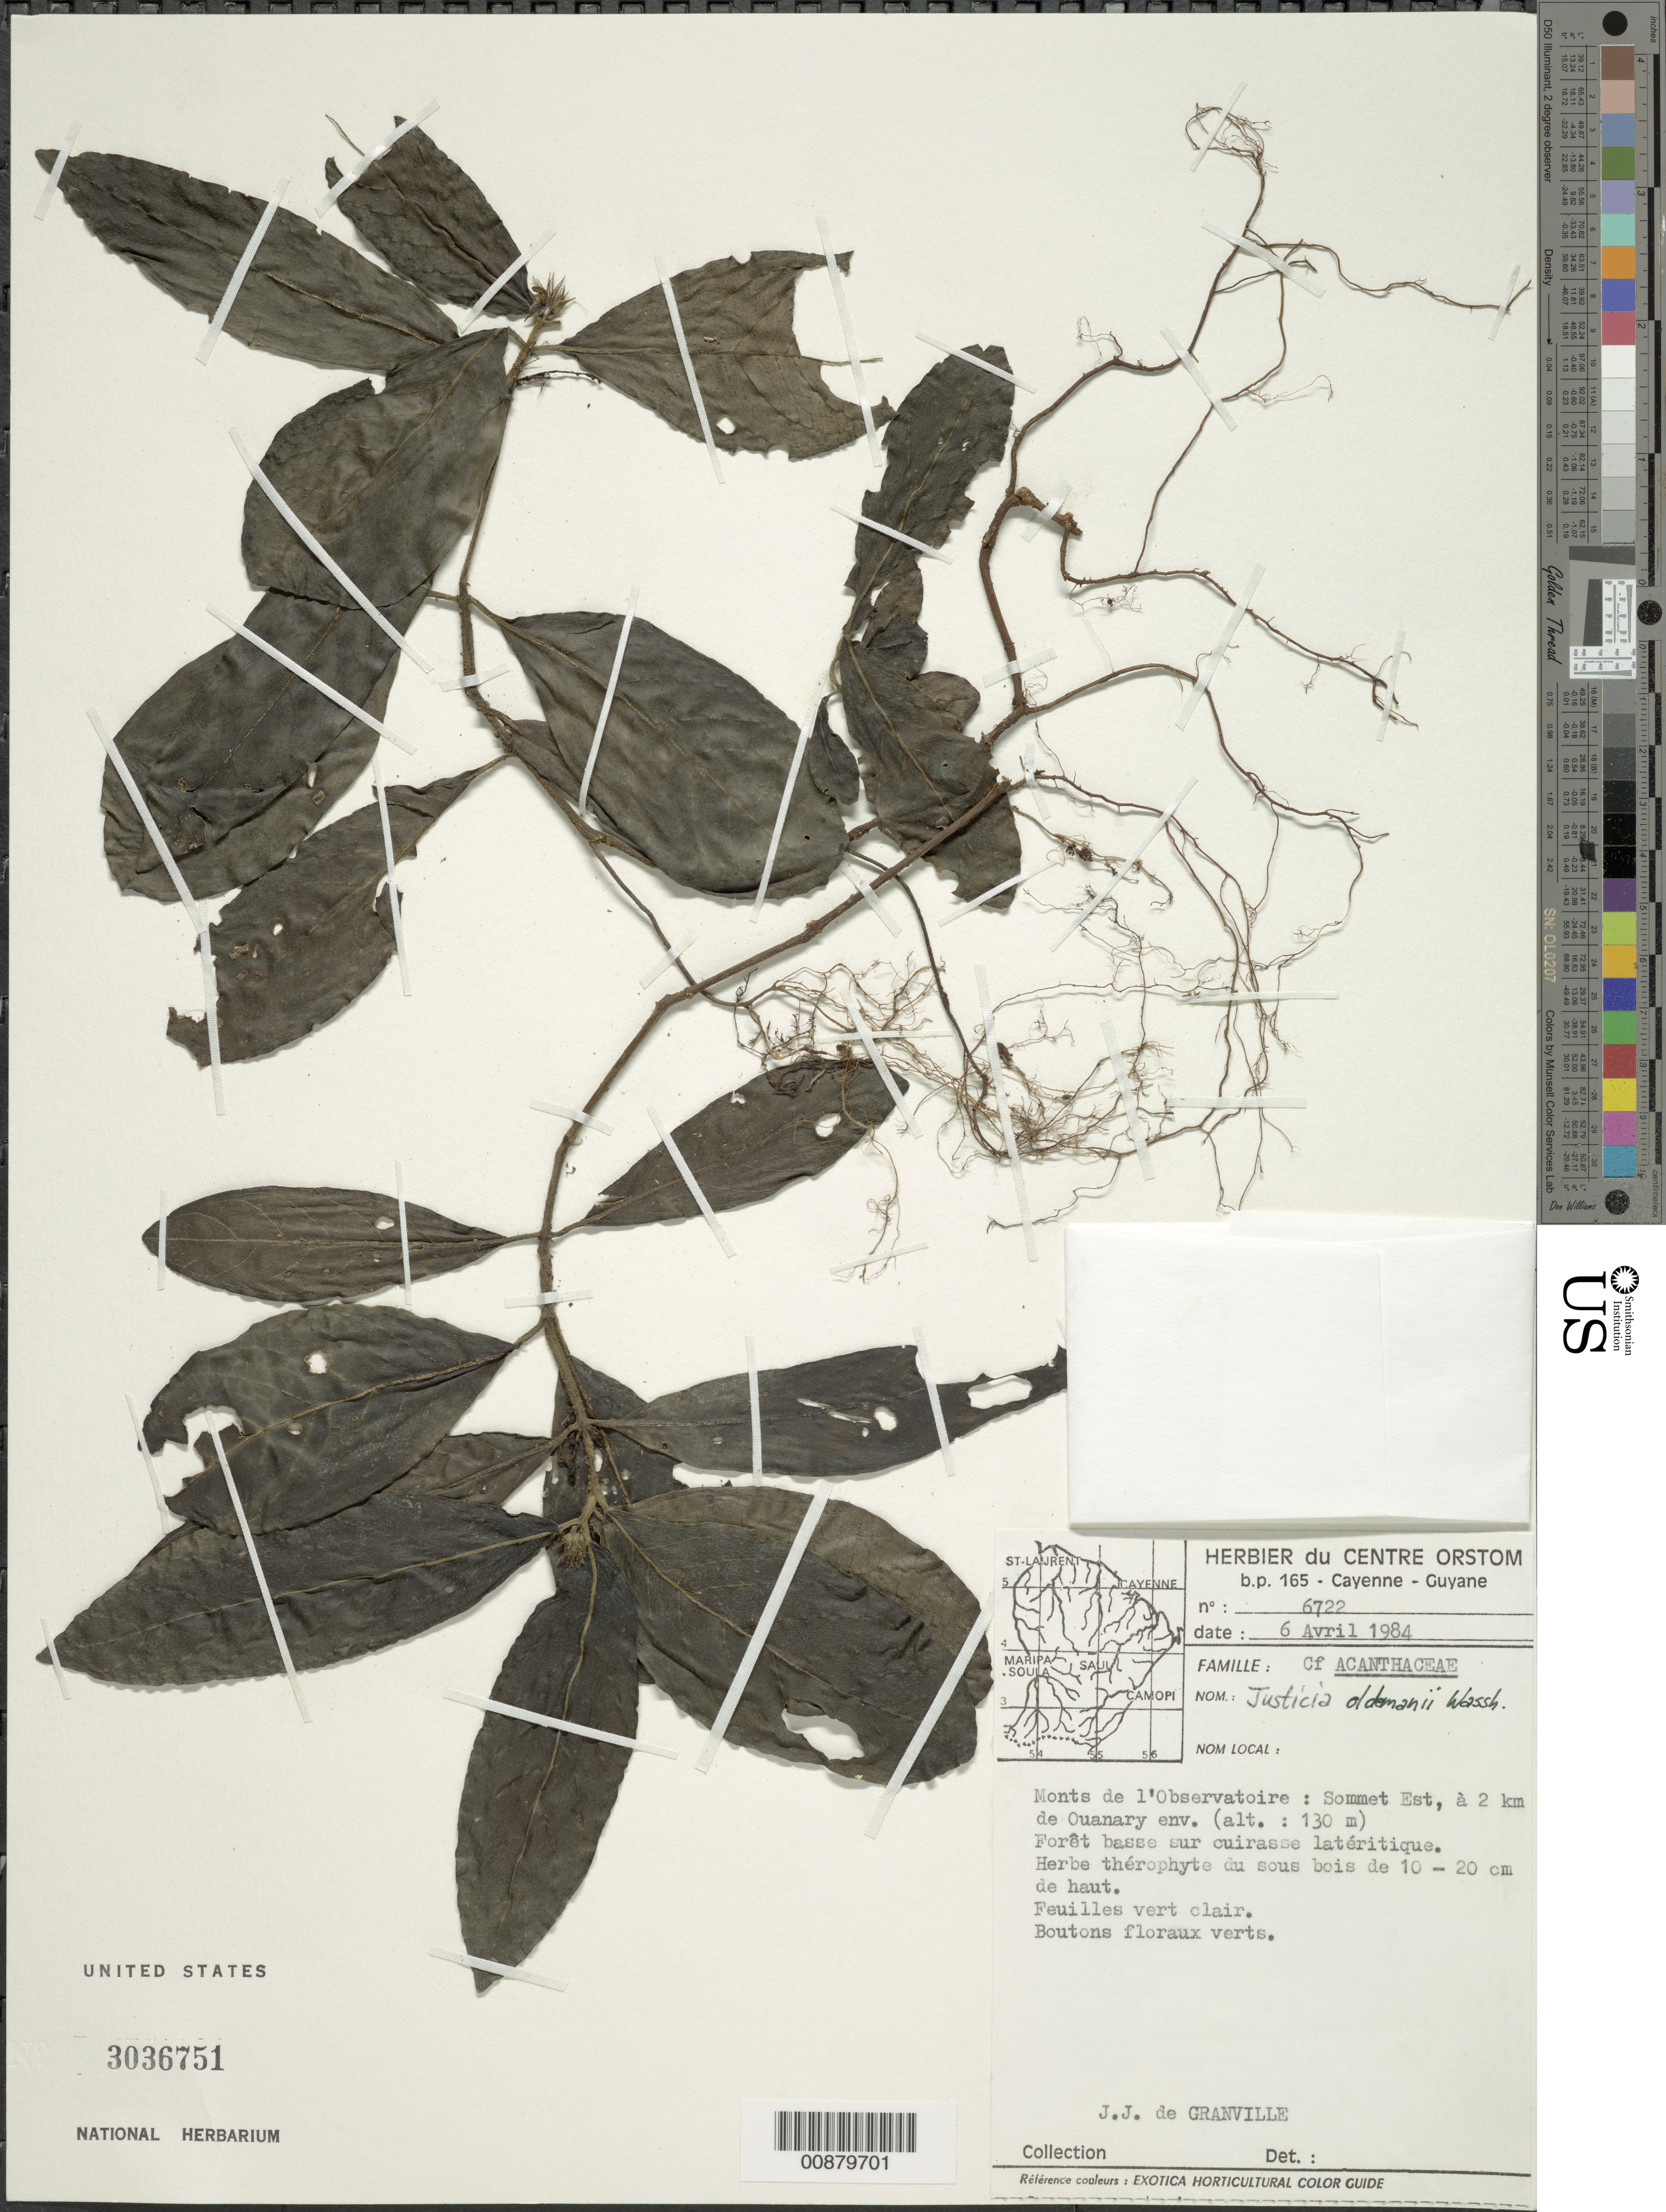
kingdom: Plantae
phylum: Tracheophyta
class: Magnoliopsida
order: Lamiales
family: Acanthaceae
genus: Justicia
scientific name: Justicia oldemanii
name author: Wassh.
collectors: J.-J. de Granville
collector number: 6722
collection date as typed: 6-Apr-84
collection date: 1984-04-06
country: French Guiana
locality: Monts de l'Observatoire; sommet Est, 2 km de Ouanary environ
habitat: Forêt basse sur cuirasse latéritique, sous bois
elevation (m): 130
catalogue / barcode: US 3036751